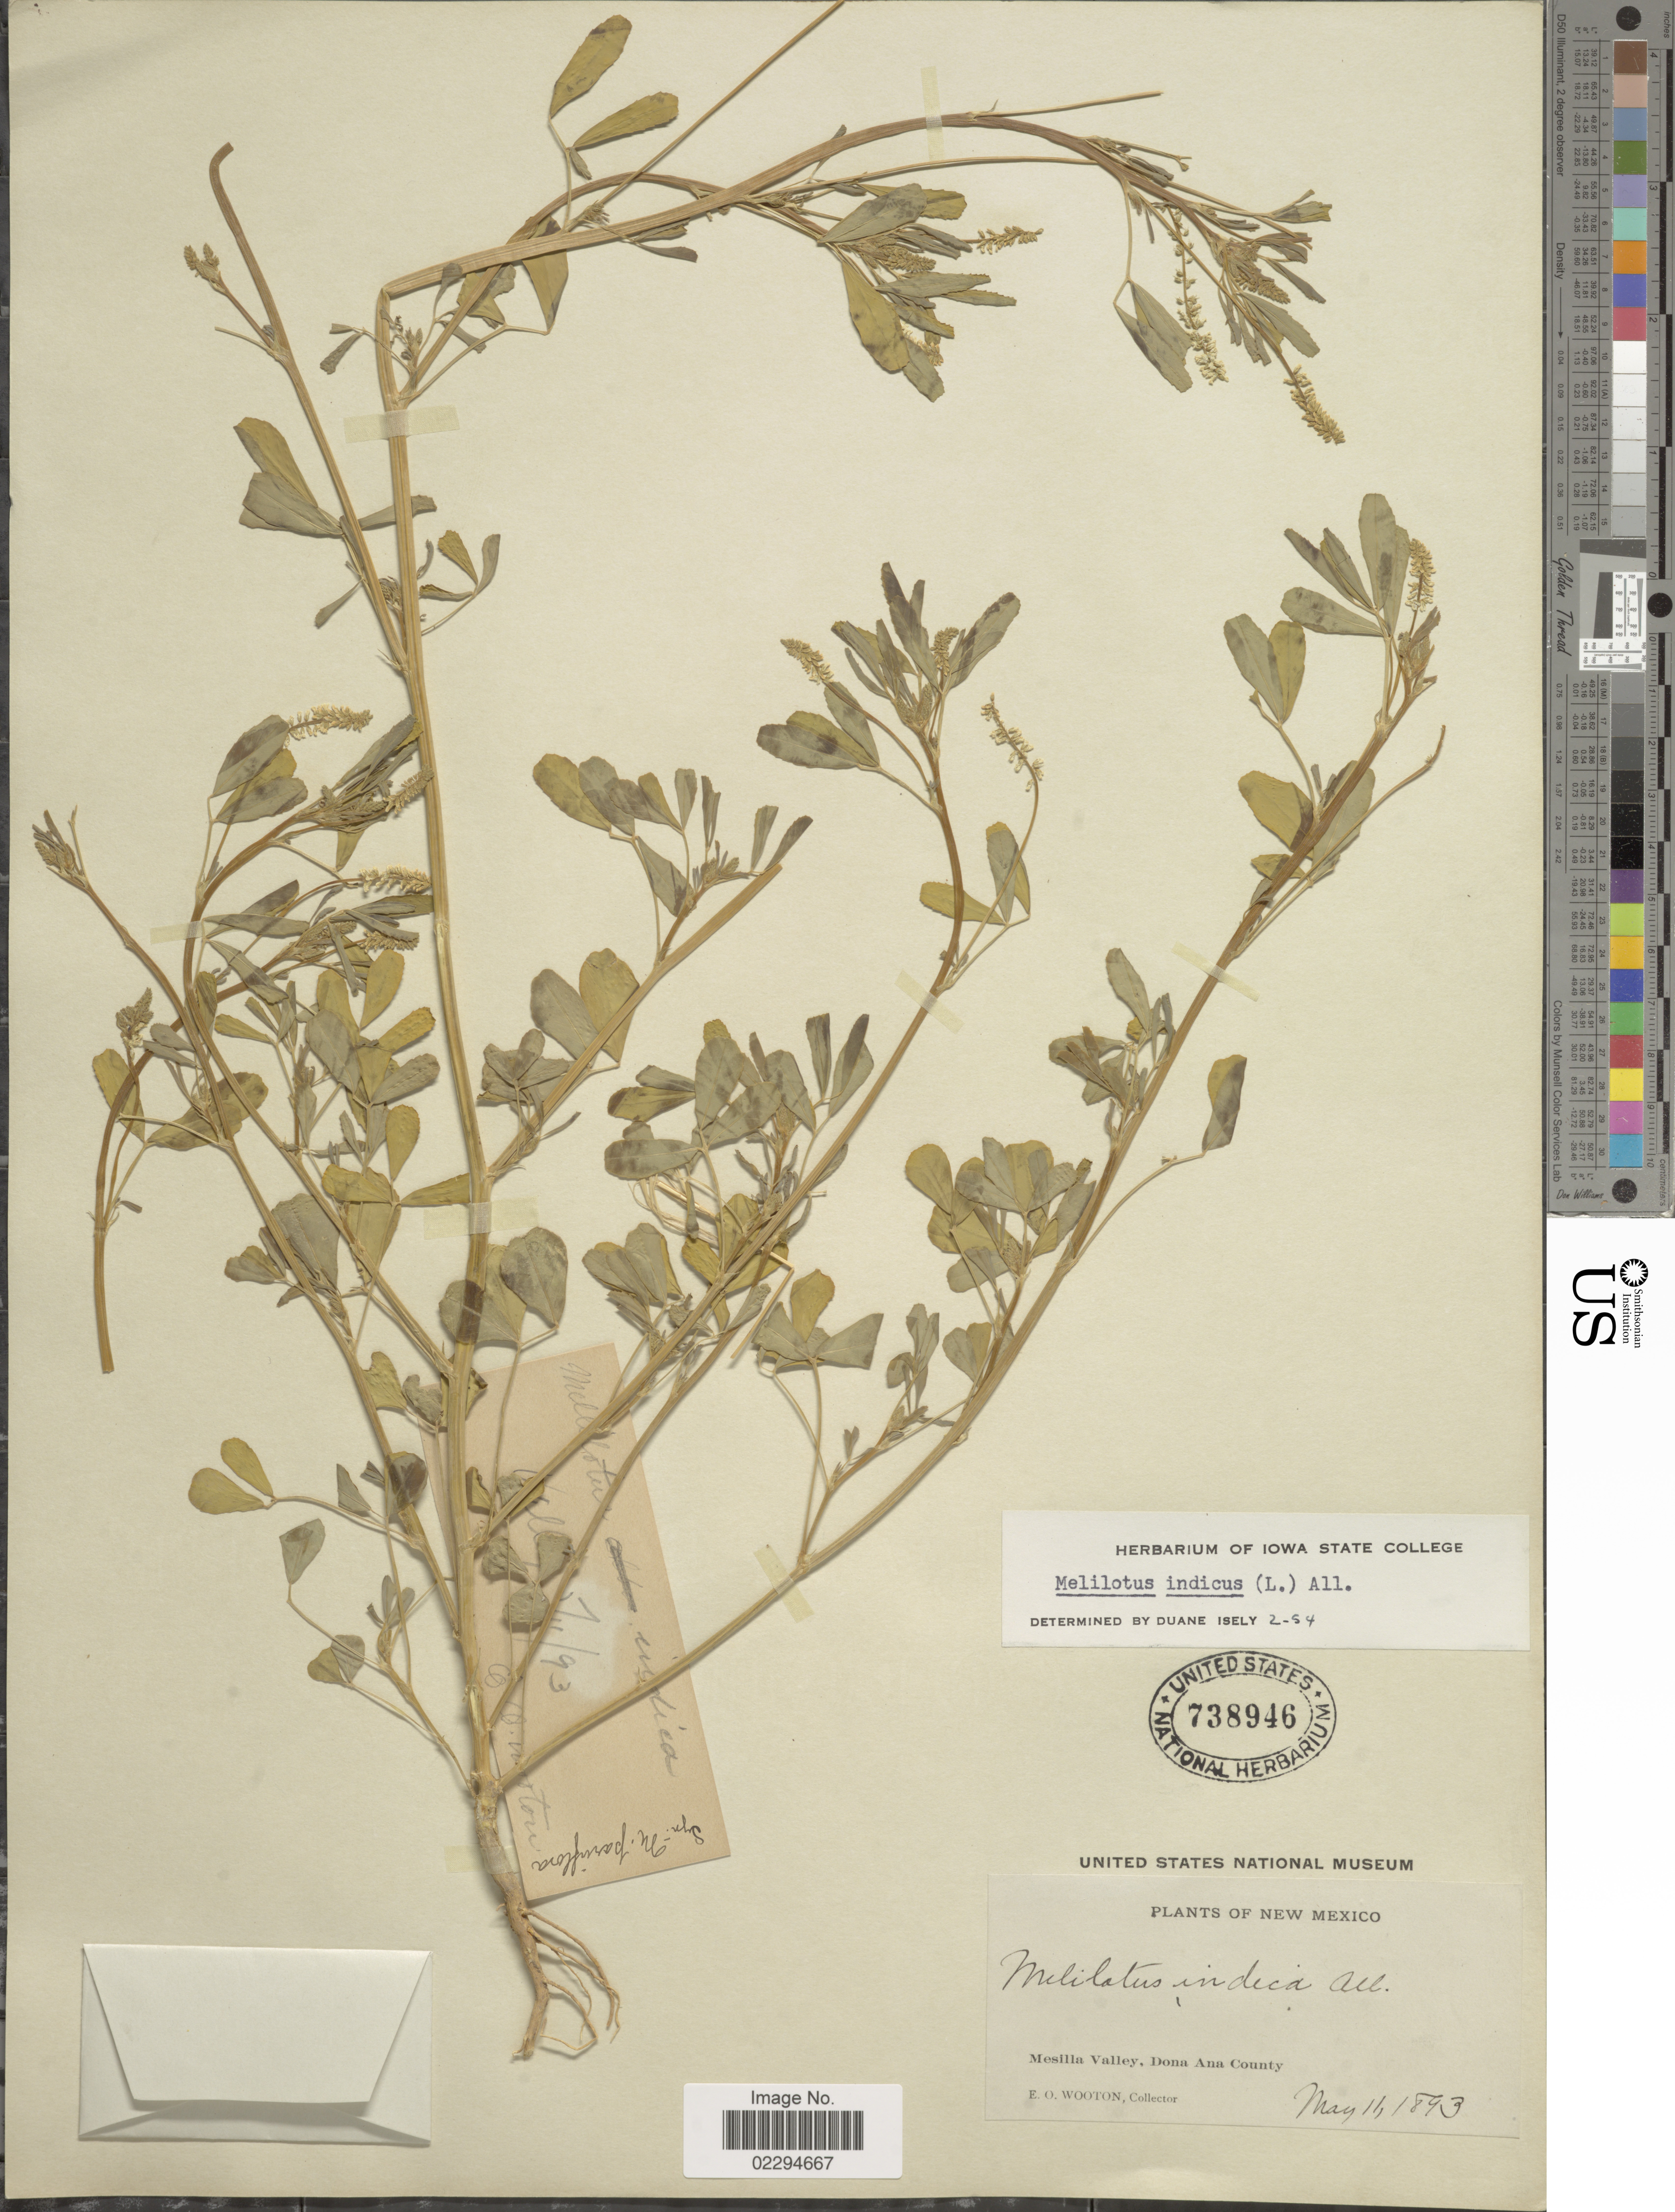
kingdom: Plantae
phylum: Tracheophyta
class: Magnoliopsida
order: Fabales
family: Fabaceae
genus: Melilotus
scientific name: Melilotus indicus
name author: (L.) All.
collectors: E. O. Wooton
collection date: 1893-05-11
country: United States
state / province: New Mexico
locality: Mesilla Valley, Dona Ana County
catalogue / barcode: US 738946